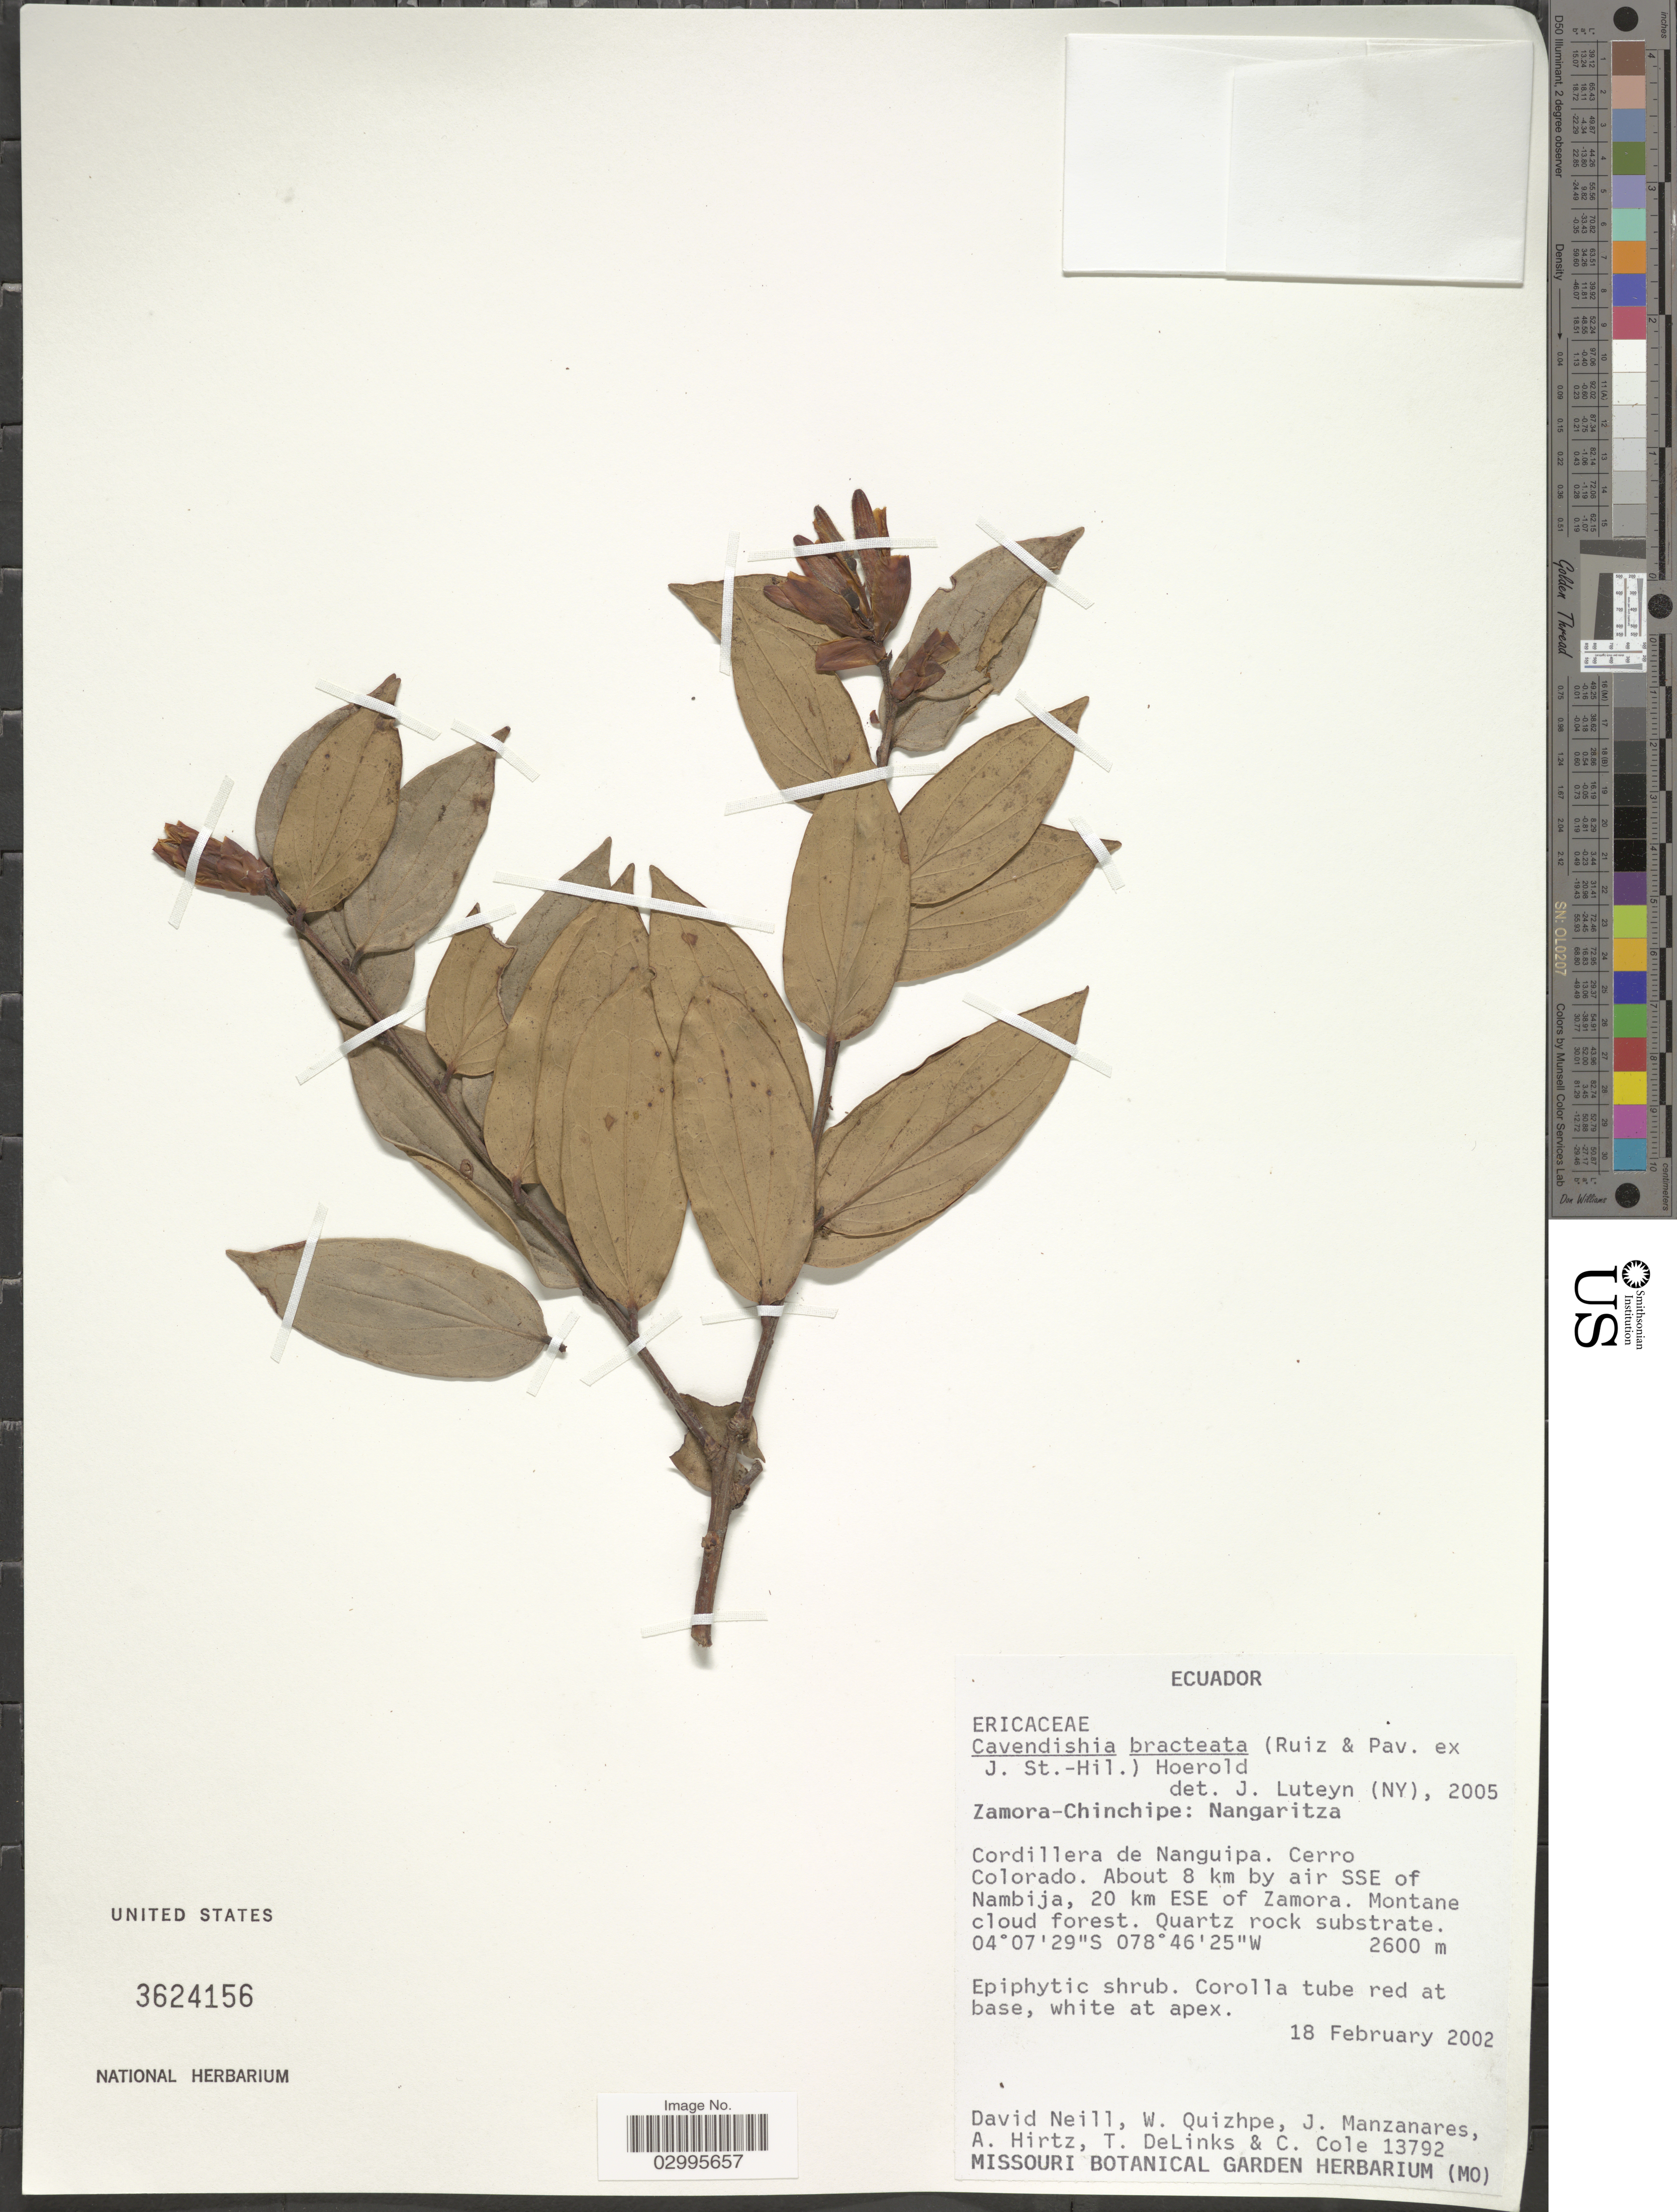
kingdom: Plantae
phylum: Tracheophyta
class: Magnoliopsida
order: Ericales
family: Ericaceae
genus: Cavendishia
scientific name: Cavendishia bracteata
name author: (Ruiz & Pav. ex J. St.-Hil.) Hoerold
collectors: D. Neill, W. Quizhpe, J. Manzanares, A. Hirtz & et al.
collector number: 13792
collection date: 2002-02-18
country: Ecuador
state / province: Zamora-Chinchipe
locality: Nangaritza. Cordillera de Nanguipa. Cerro Colorado. About 8 km by air SSE of Nambija, 20 km ESE of Zamora.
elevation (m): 2600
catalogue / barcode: US 3624156